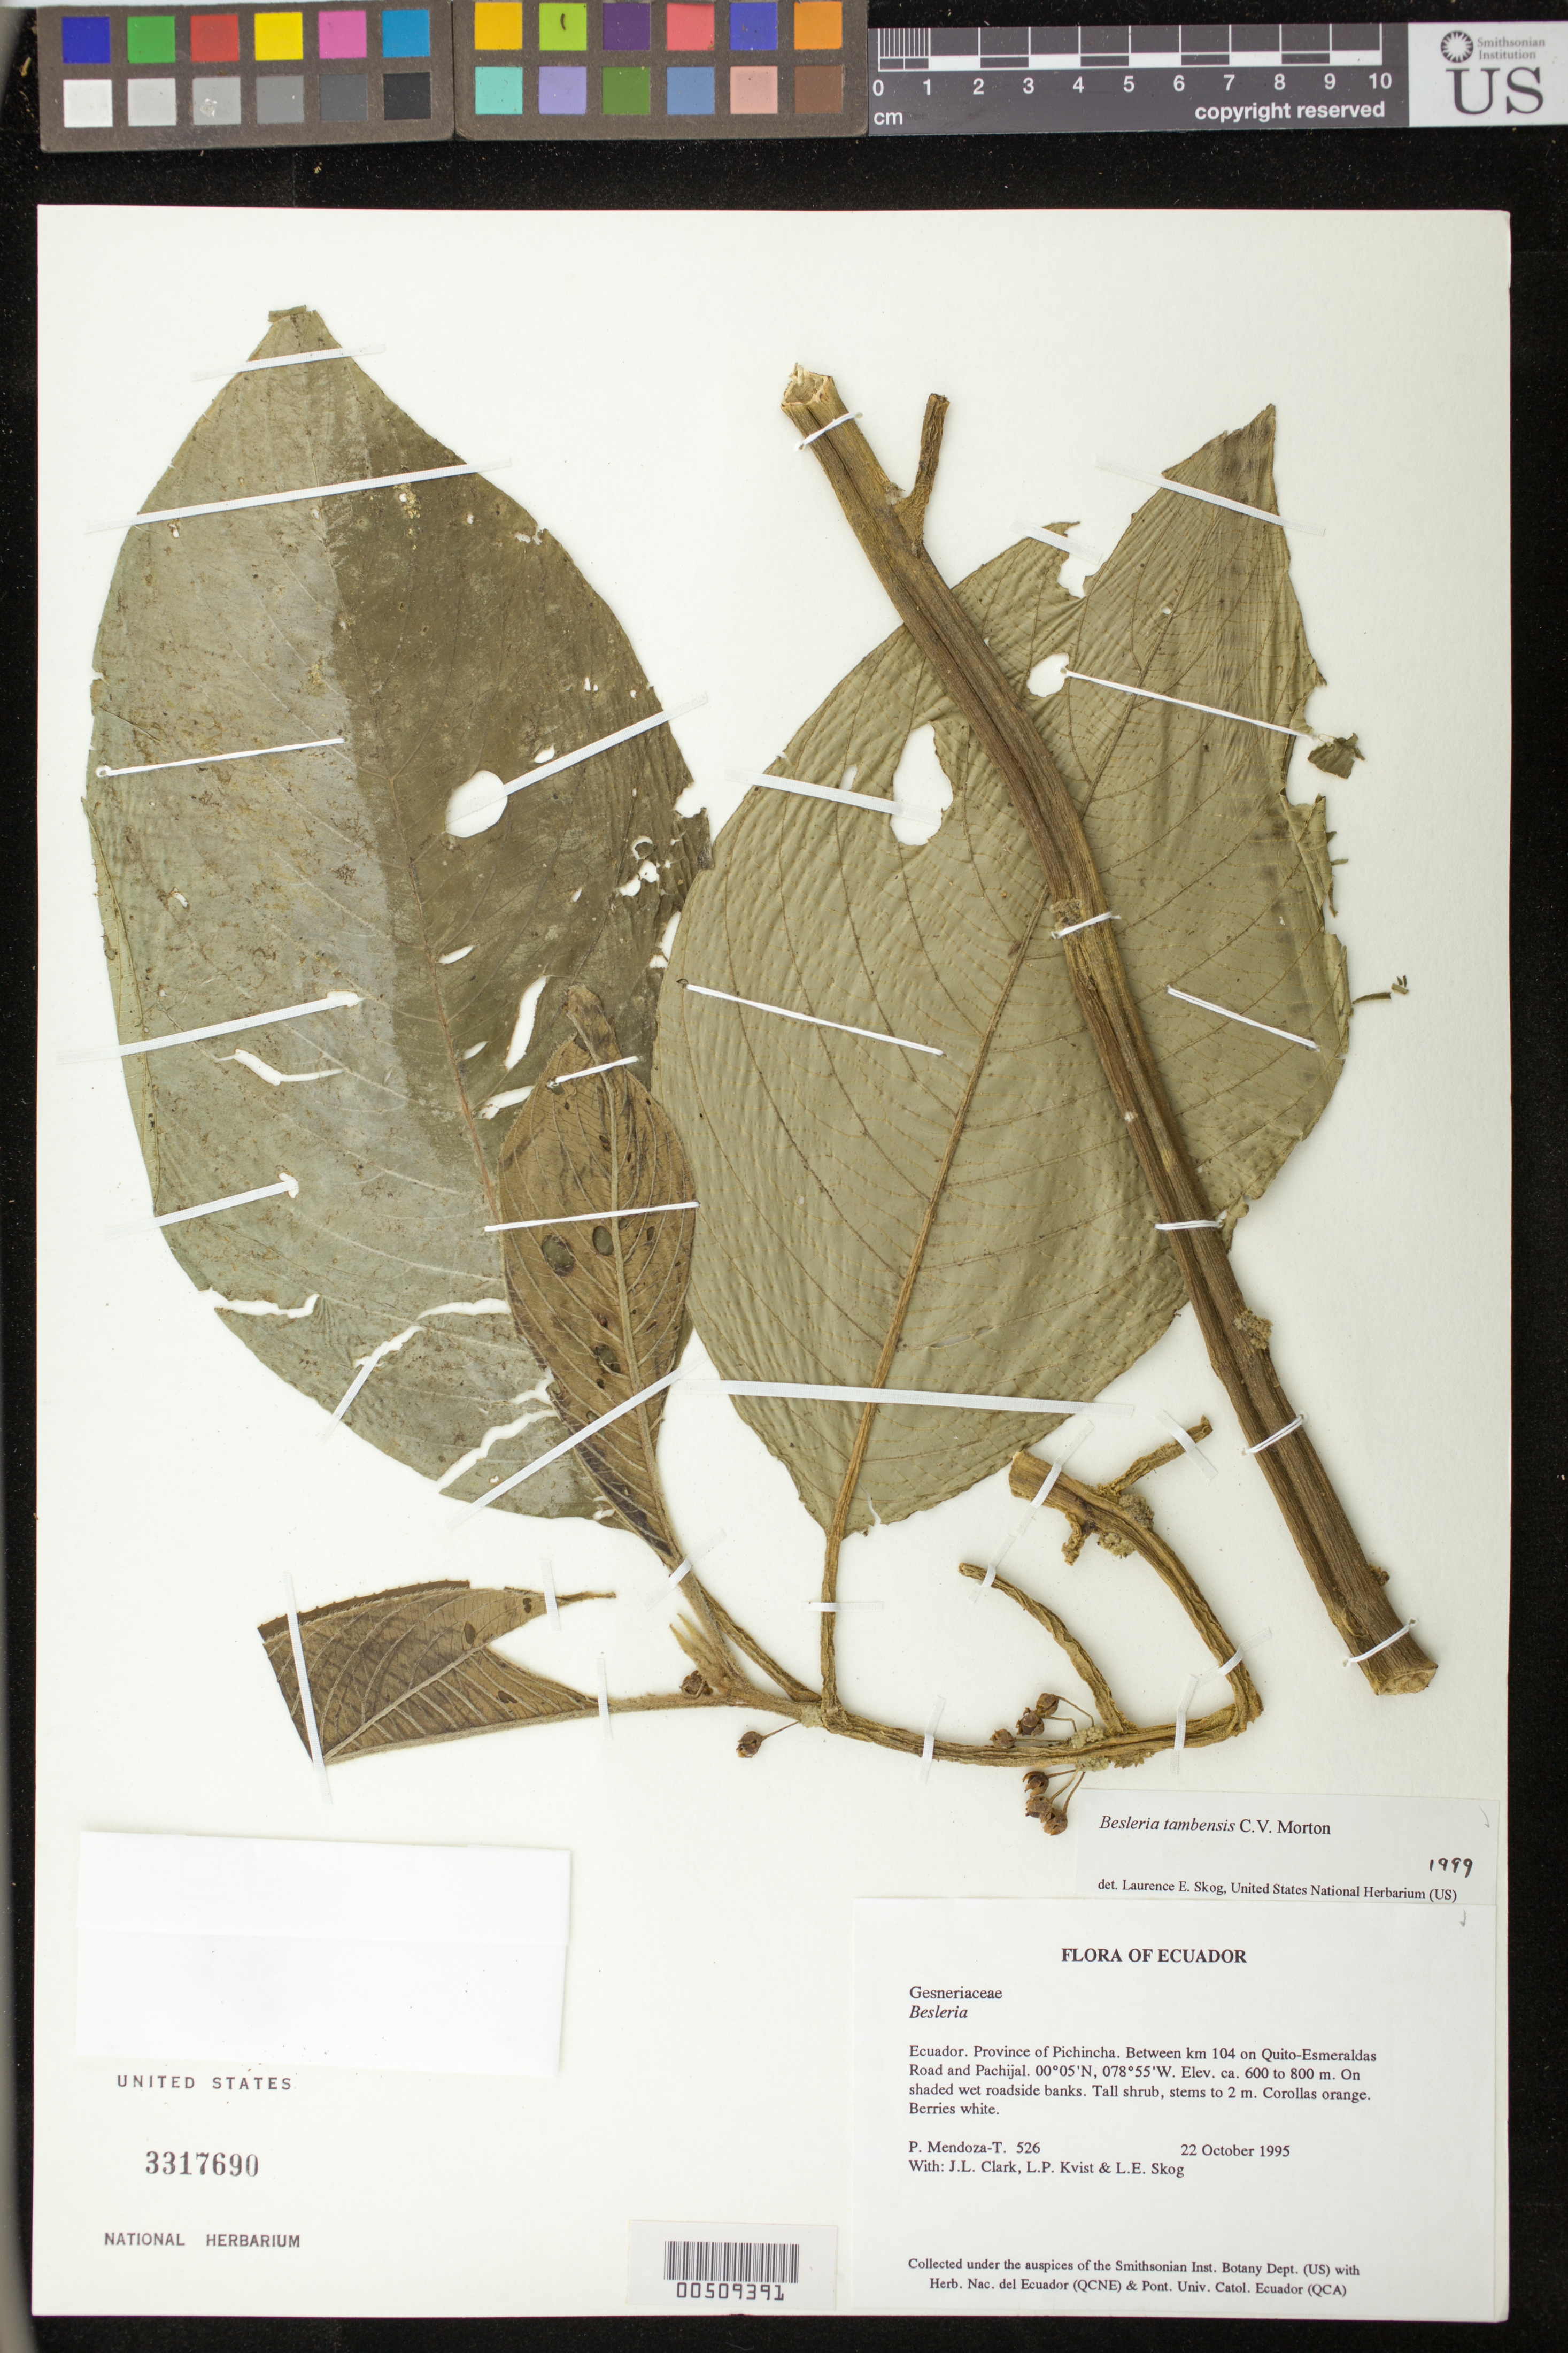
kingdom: Plantae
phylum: Tracheophyta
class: Magnoliopsida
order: Lamiales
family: Gesneriaceae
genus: Besleria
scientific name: Besleria tambensis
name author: C.V. Morton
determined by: Skog, Laurence E.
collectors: P. Mendoza-T., J. L. Clark, L. P. Kvist & L. E. Skog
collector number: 526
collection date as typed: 22 Oct 1995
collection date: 1995-10-22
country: Ecuador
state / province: Pichincha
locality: Between km 104 on Quito-Esmeraldas Road and Pachijal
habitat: On shaded wet roadside banks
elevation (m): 600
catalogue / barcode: US 3317690